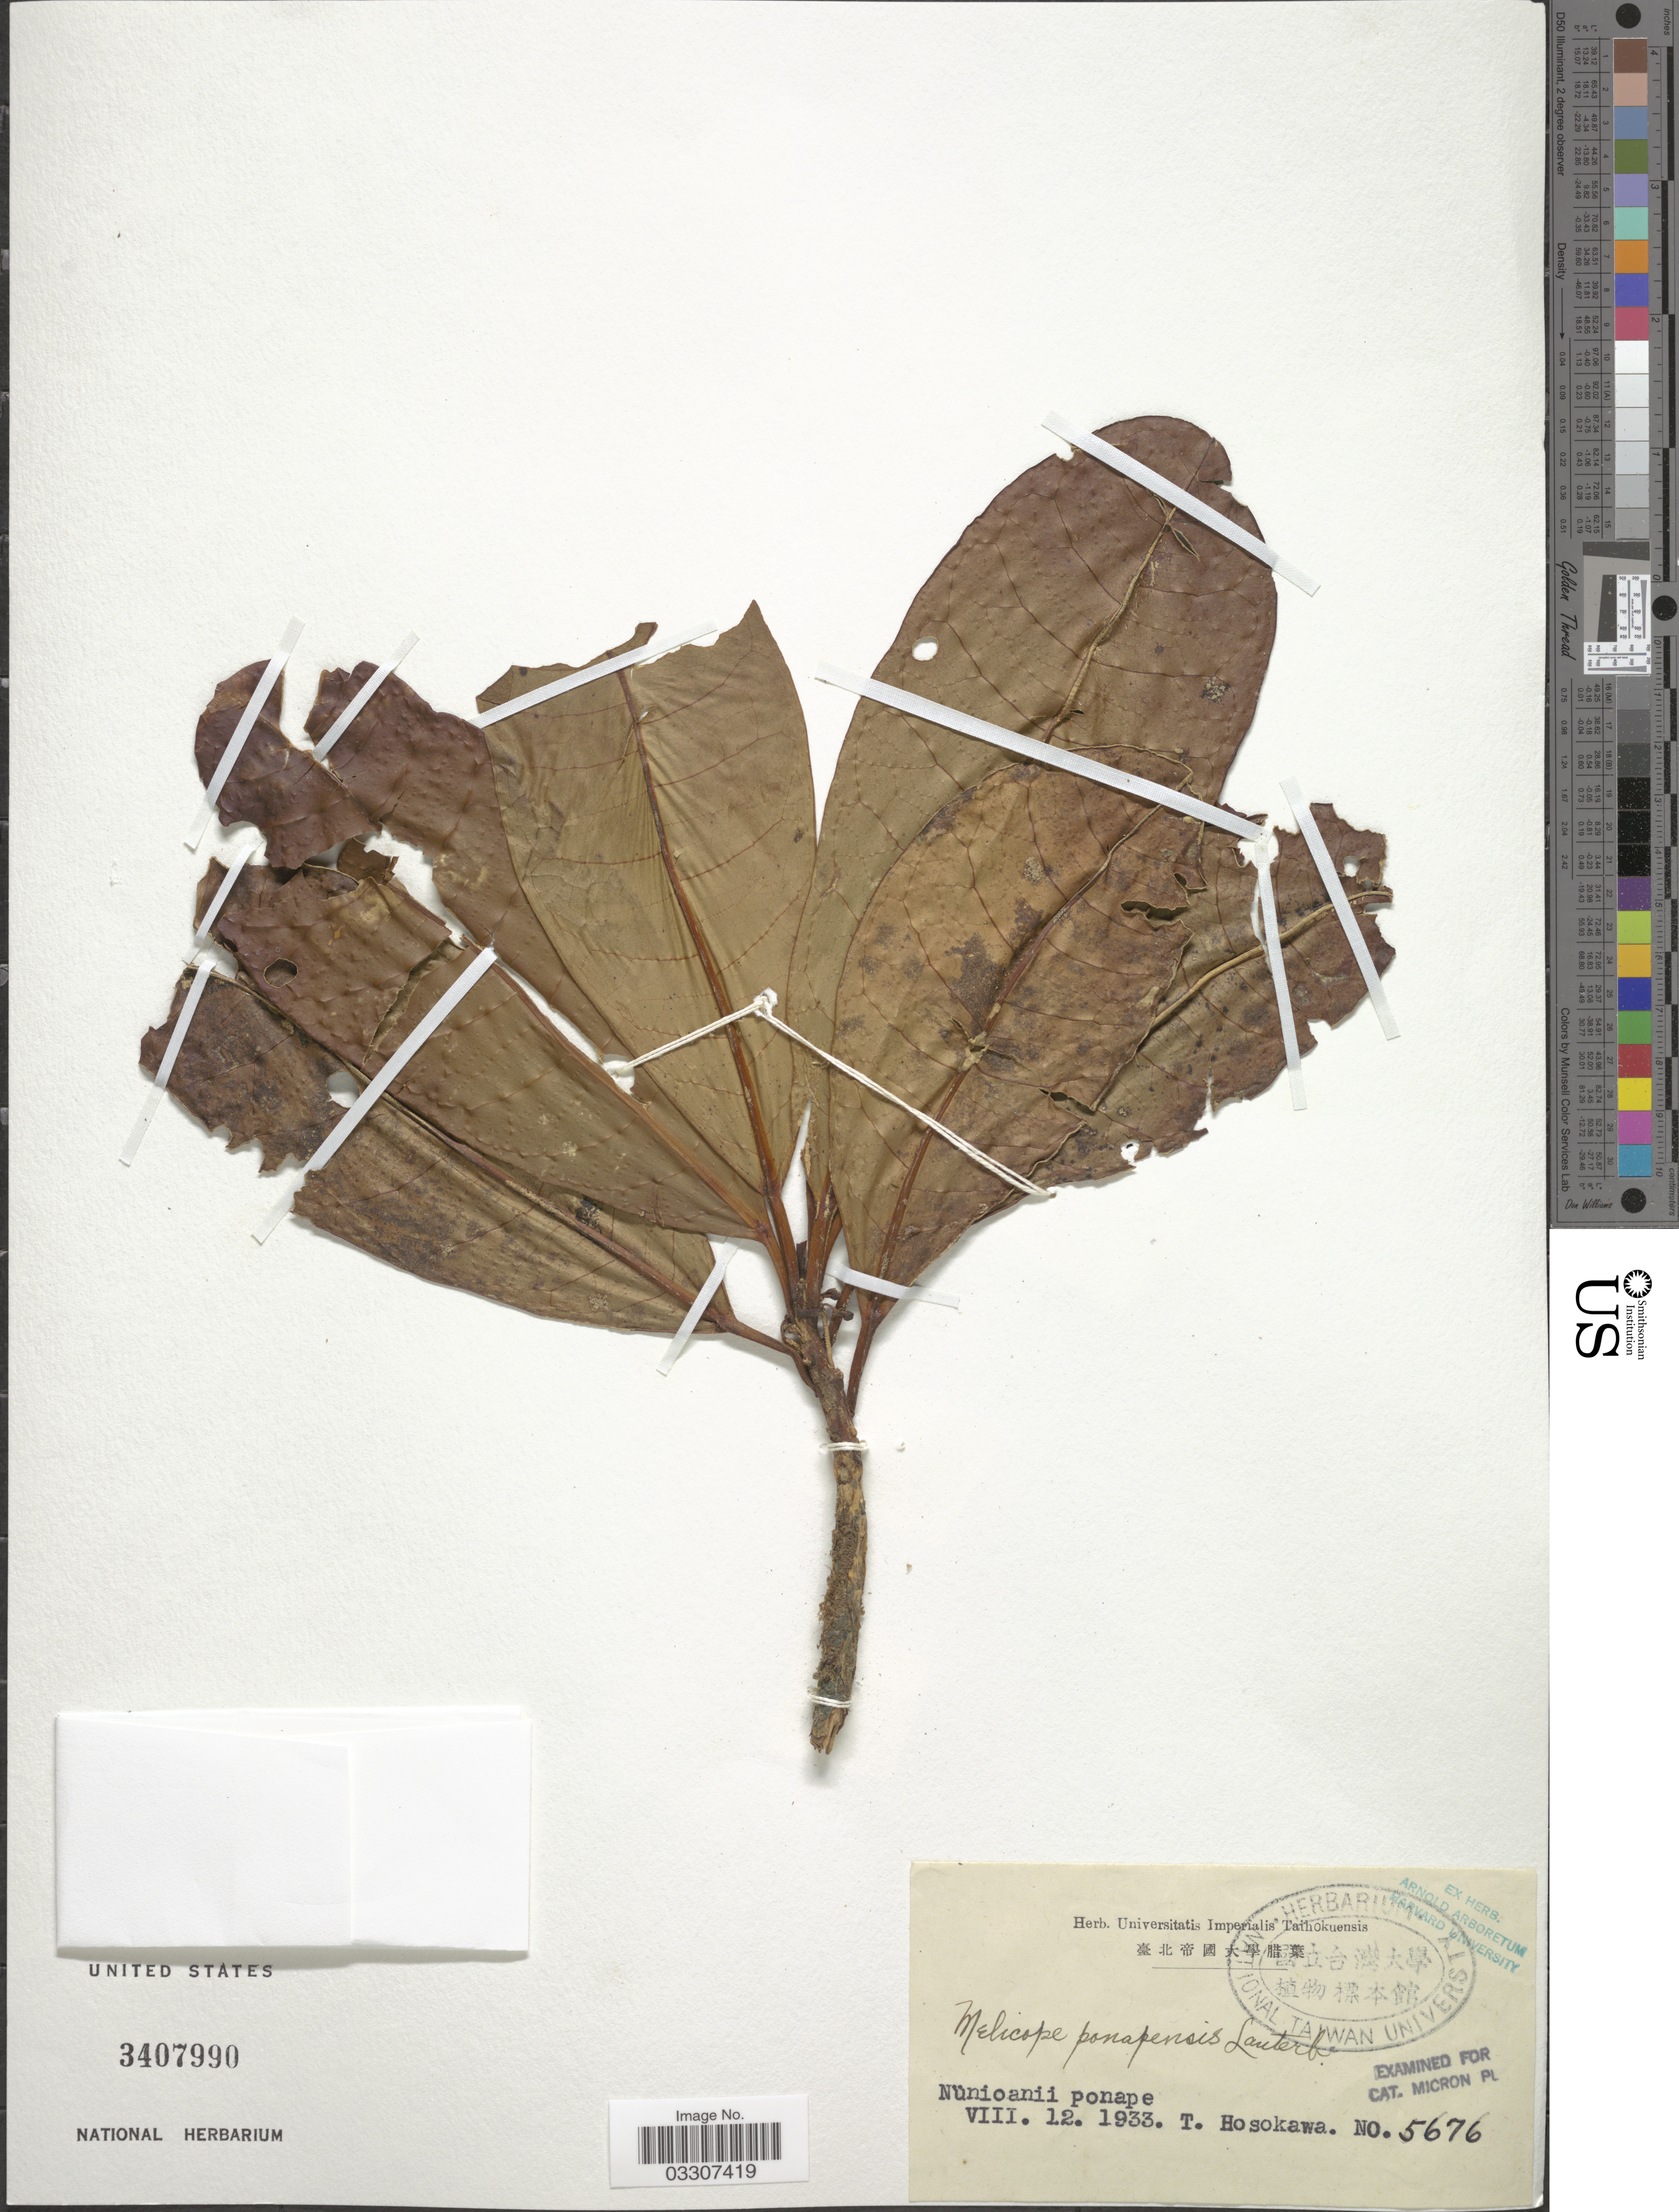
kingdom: Plantae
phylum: Tracheophyta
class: Magnoliopsida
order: Sapindales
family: Rutaceae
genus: Melicope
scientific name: Melicope ponapensis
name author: Lauterb.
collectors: T. Hosokawa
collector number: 5676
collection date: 1933-08-12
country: Micronesia, Federated States of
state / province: Pohnpei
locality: Nünioanii ponape.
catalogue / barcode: US 3407990